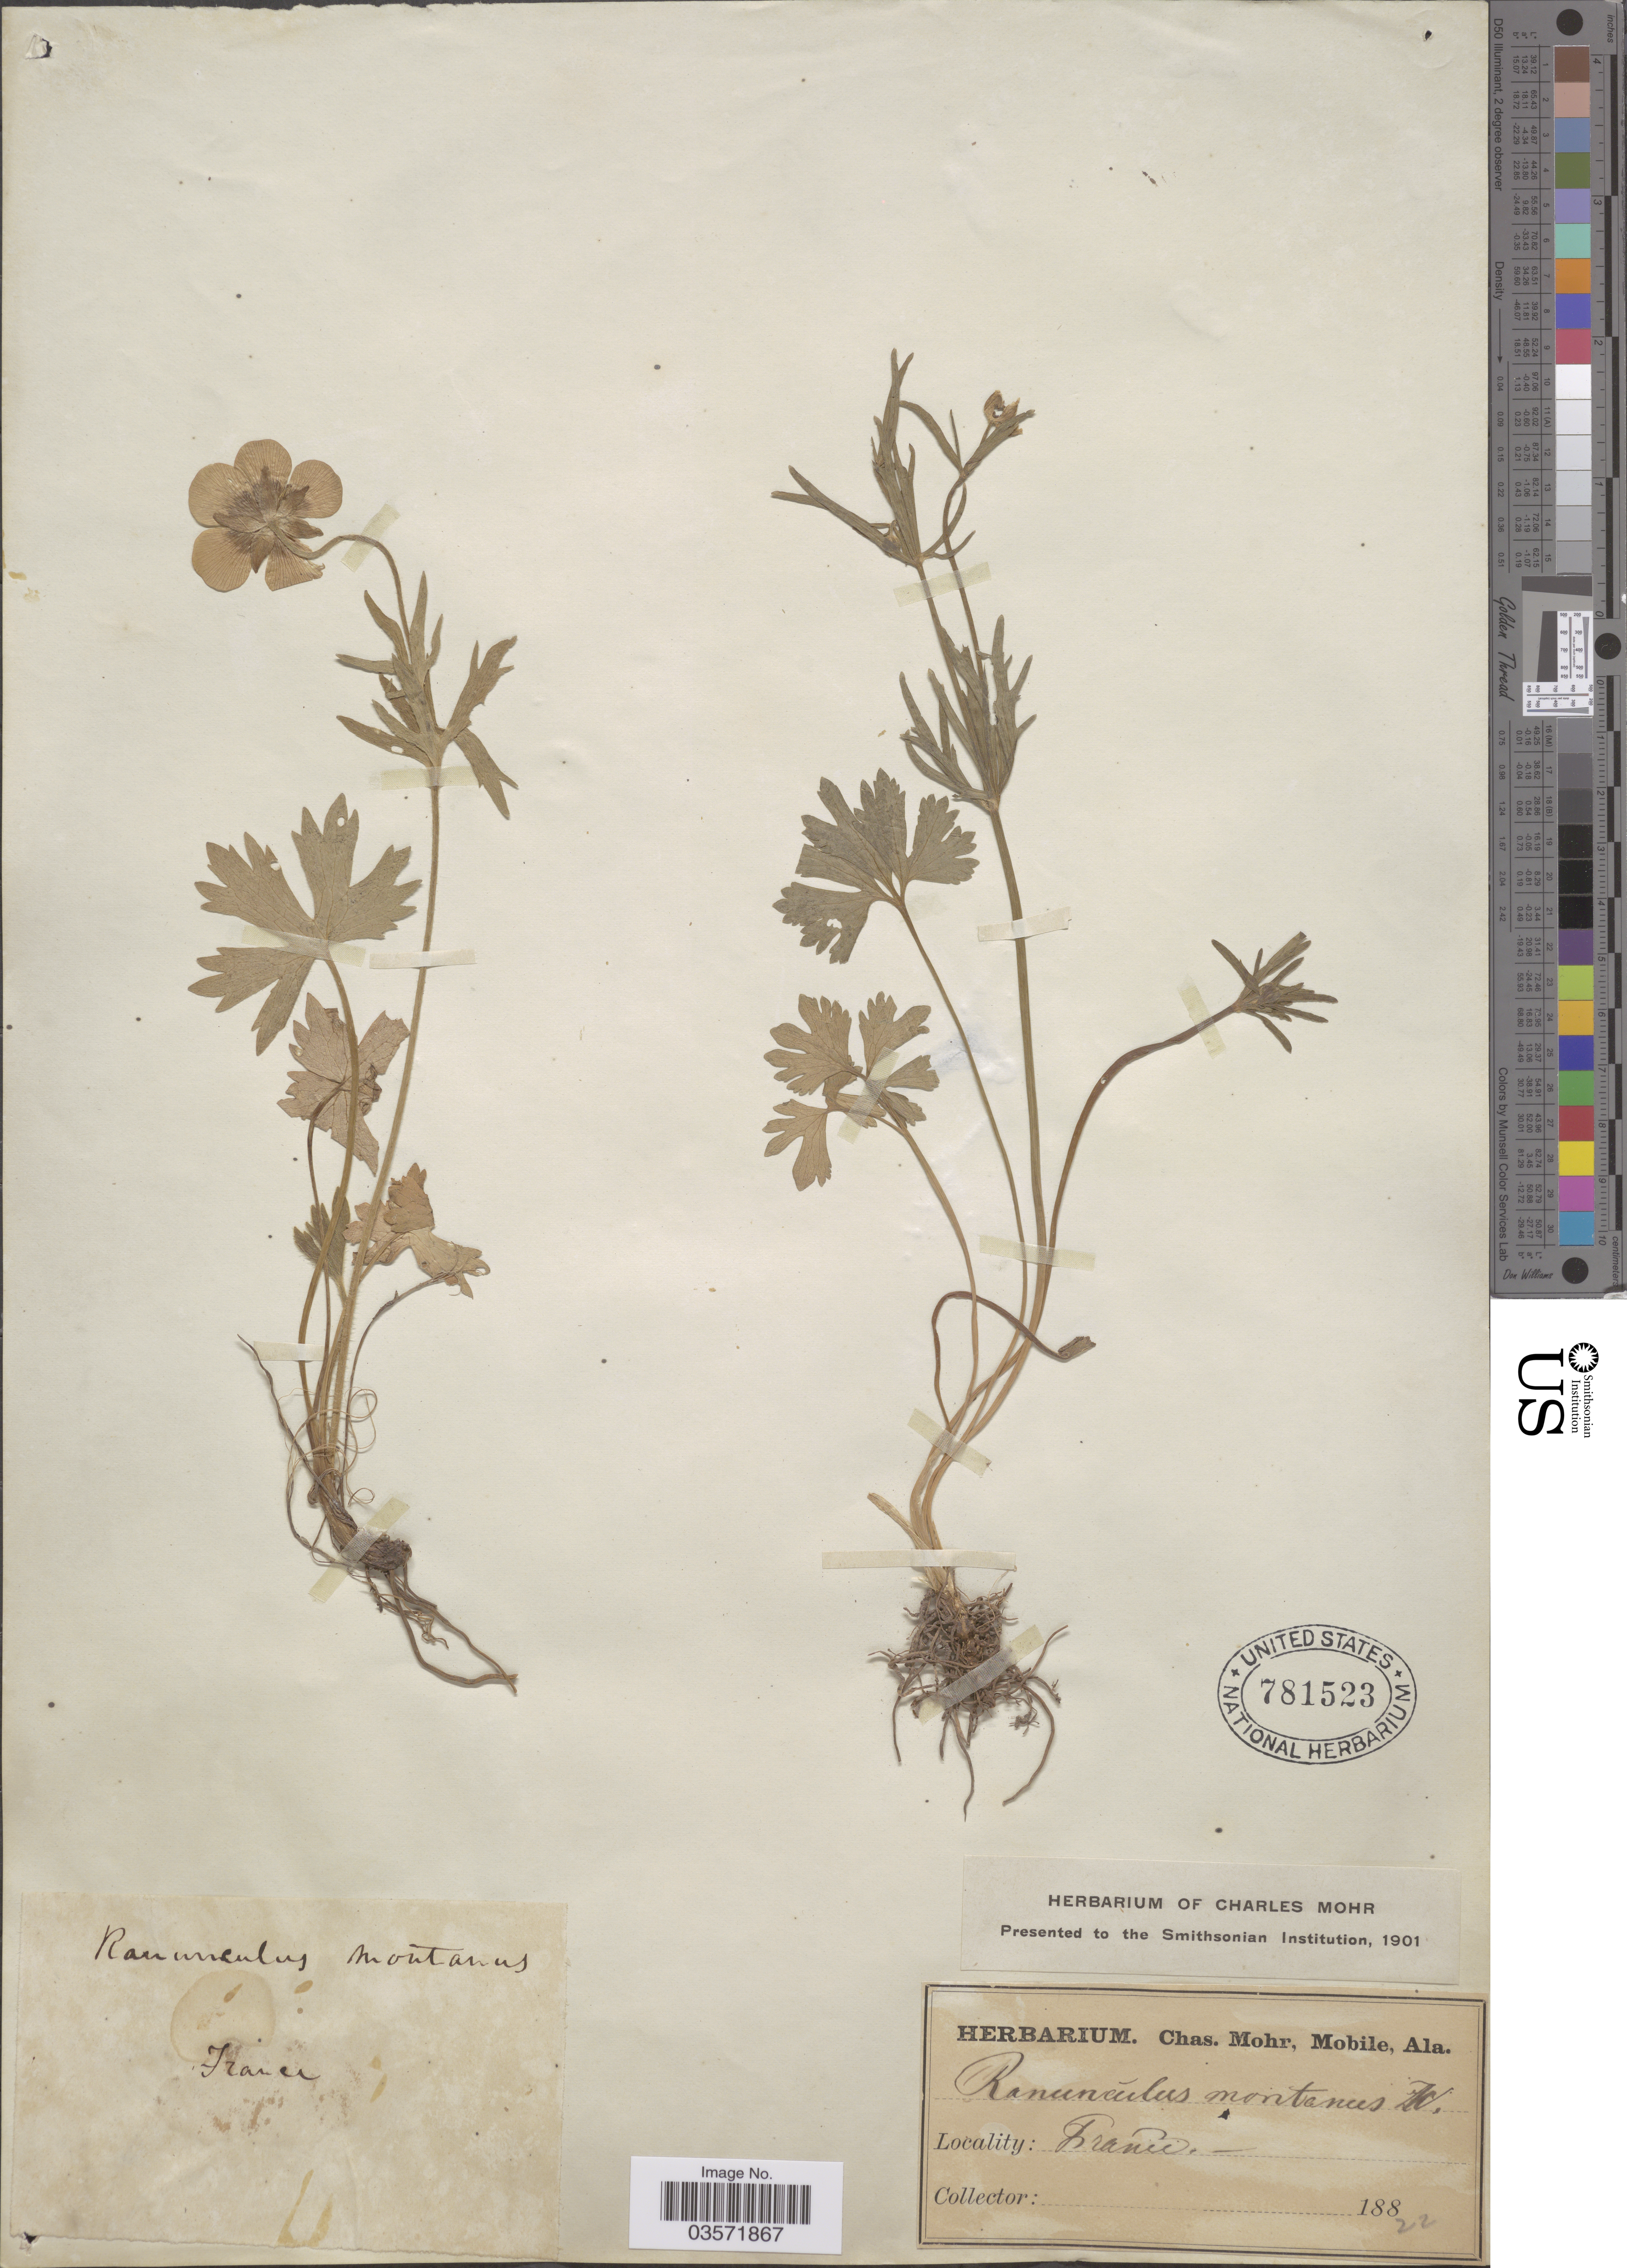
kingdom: Plantae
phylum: Tracheophyta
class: Magnoliopsida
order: Ranunculales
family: Ranunculaceae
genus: Ranunculus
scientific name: Ranunculus montanus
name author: Willd.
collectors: ex herb. Charles Mohr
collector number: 22?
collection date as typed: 188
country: France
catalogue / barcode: US 781523